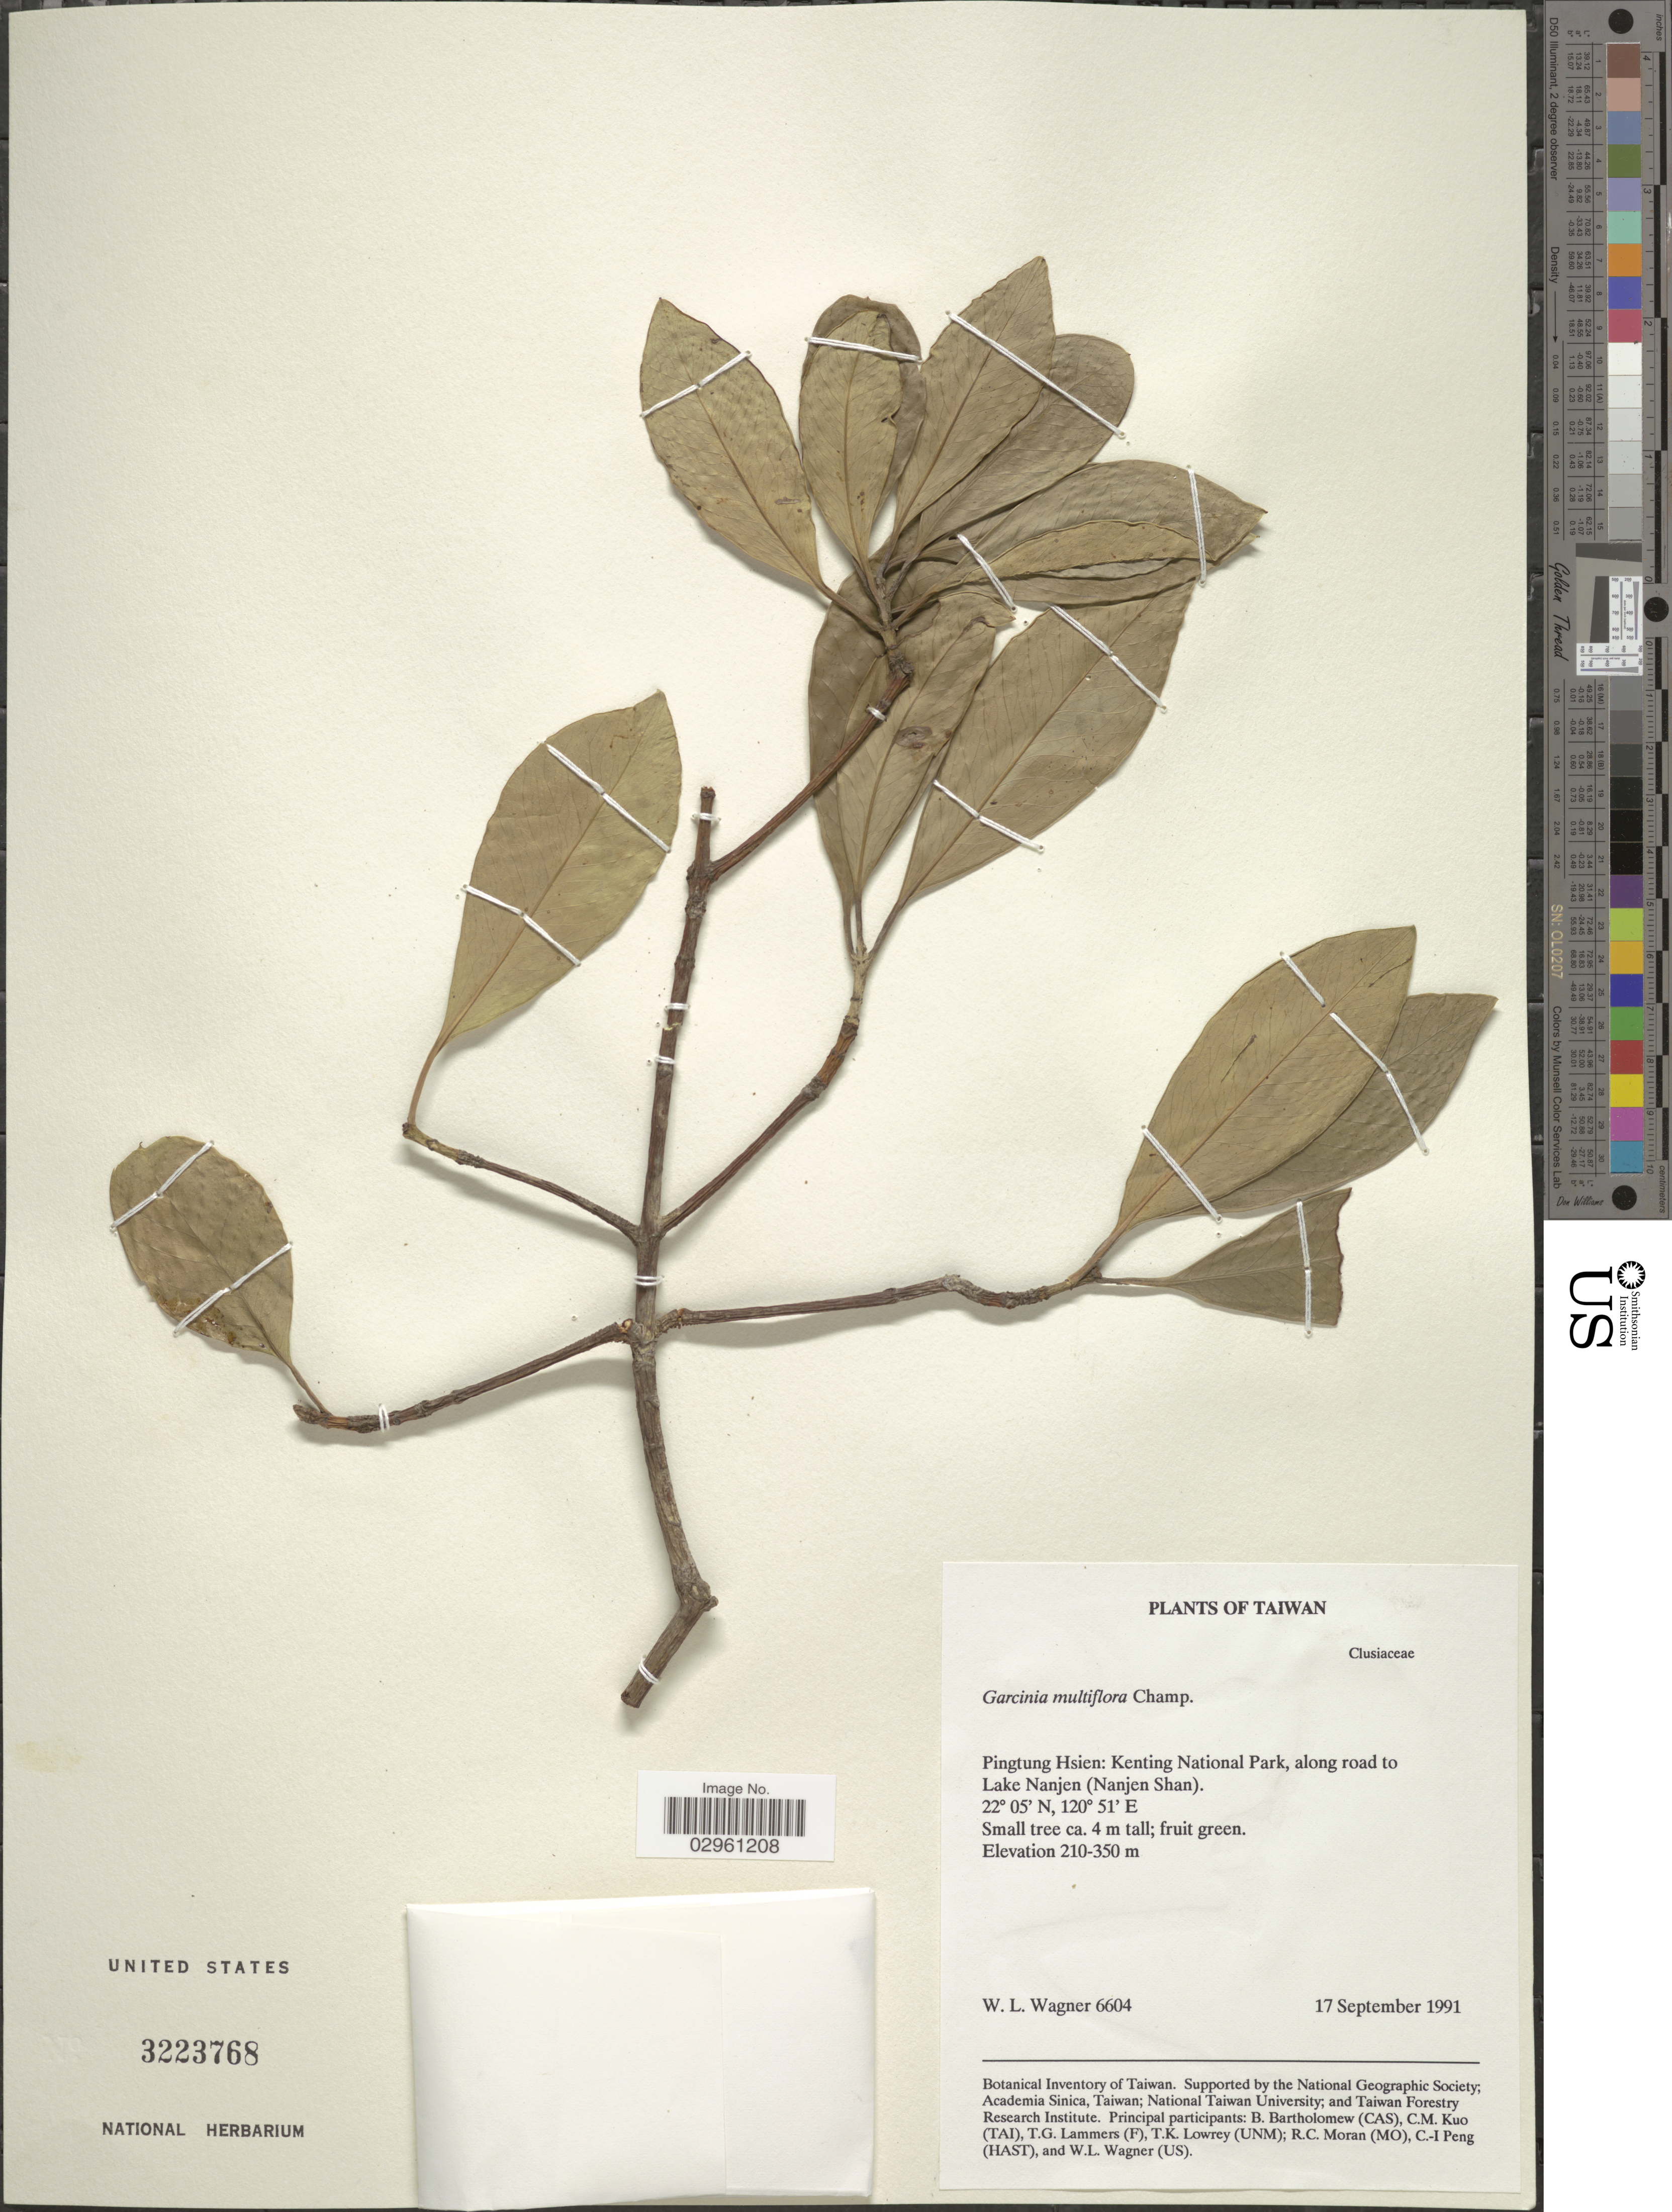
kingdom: Plantae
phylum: Tracheophyta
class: Magnoliopsida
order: Malpighiales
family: Clusiaceae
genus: Garcinia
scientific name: Garcinia multiflora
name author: Champ. ex Benth.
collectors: W. L. Wagner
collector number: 6604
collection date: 1991-09-17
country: Taiwan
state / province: Pingtung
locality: Pingtung Hsien: Kenting National Park, along road to Lake Nanjen (Nanjen Shan).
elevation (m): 210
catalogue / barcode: US 3223768